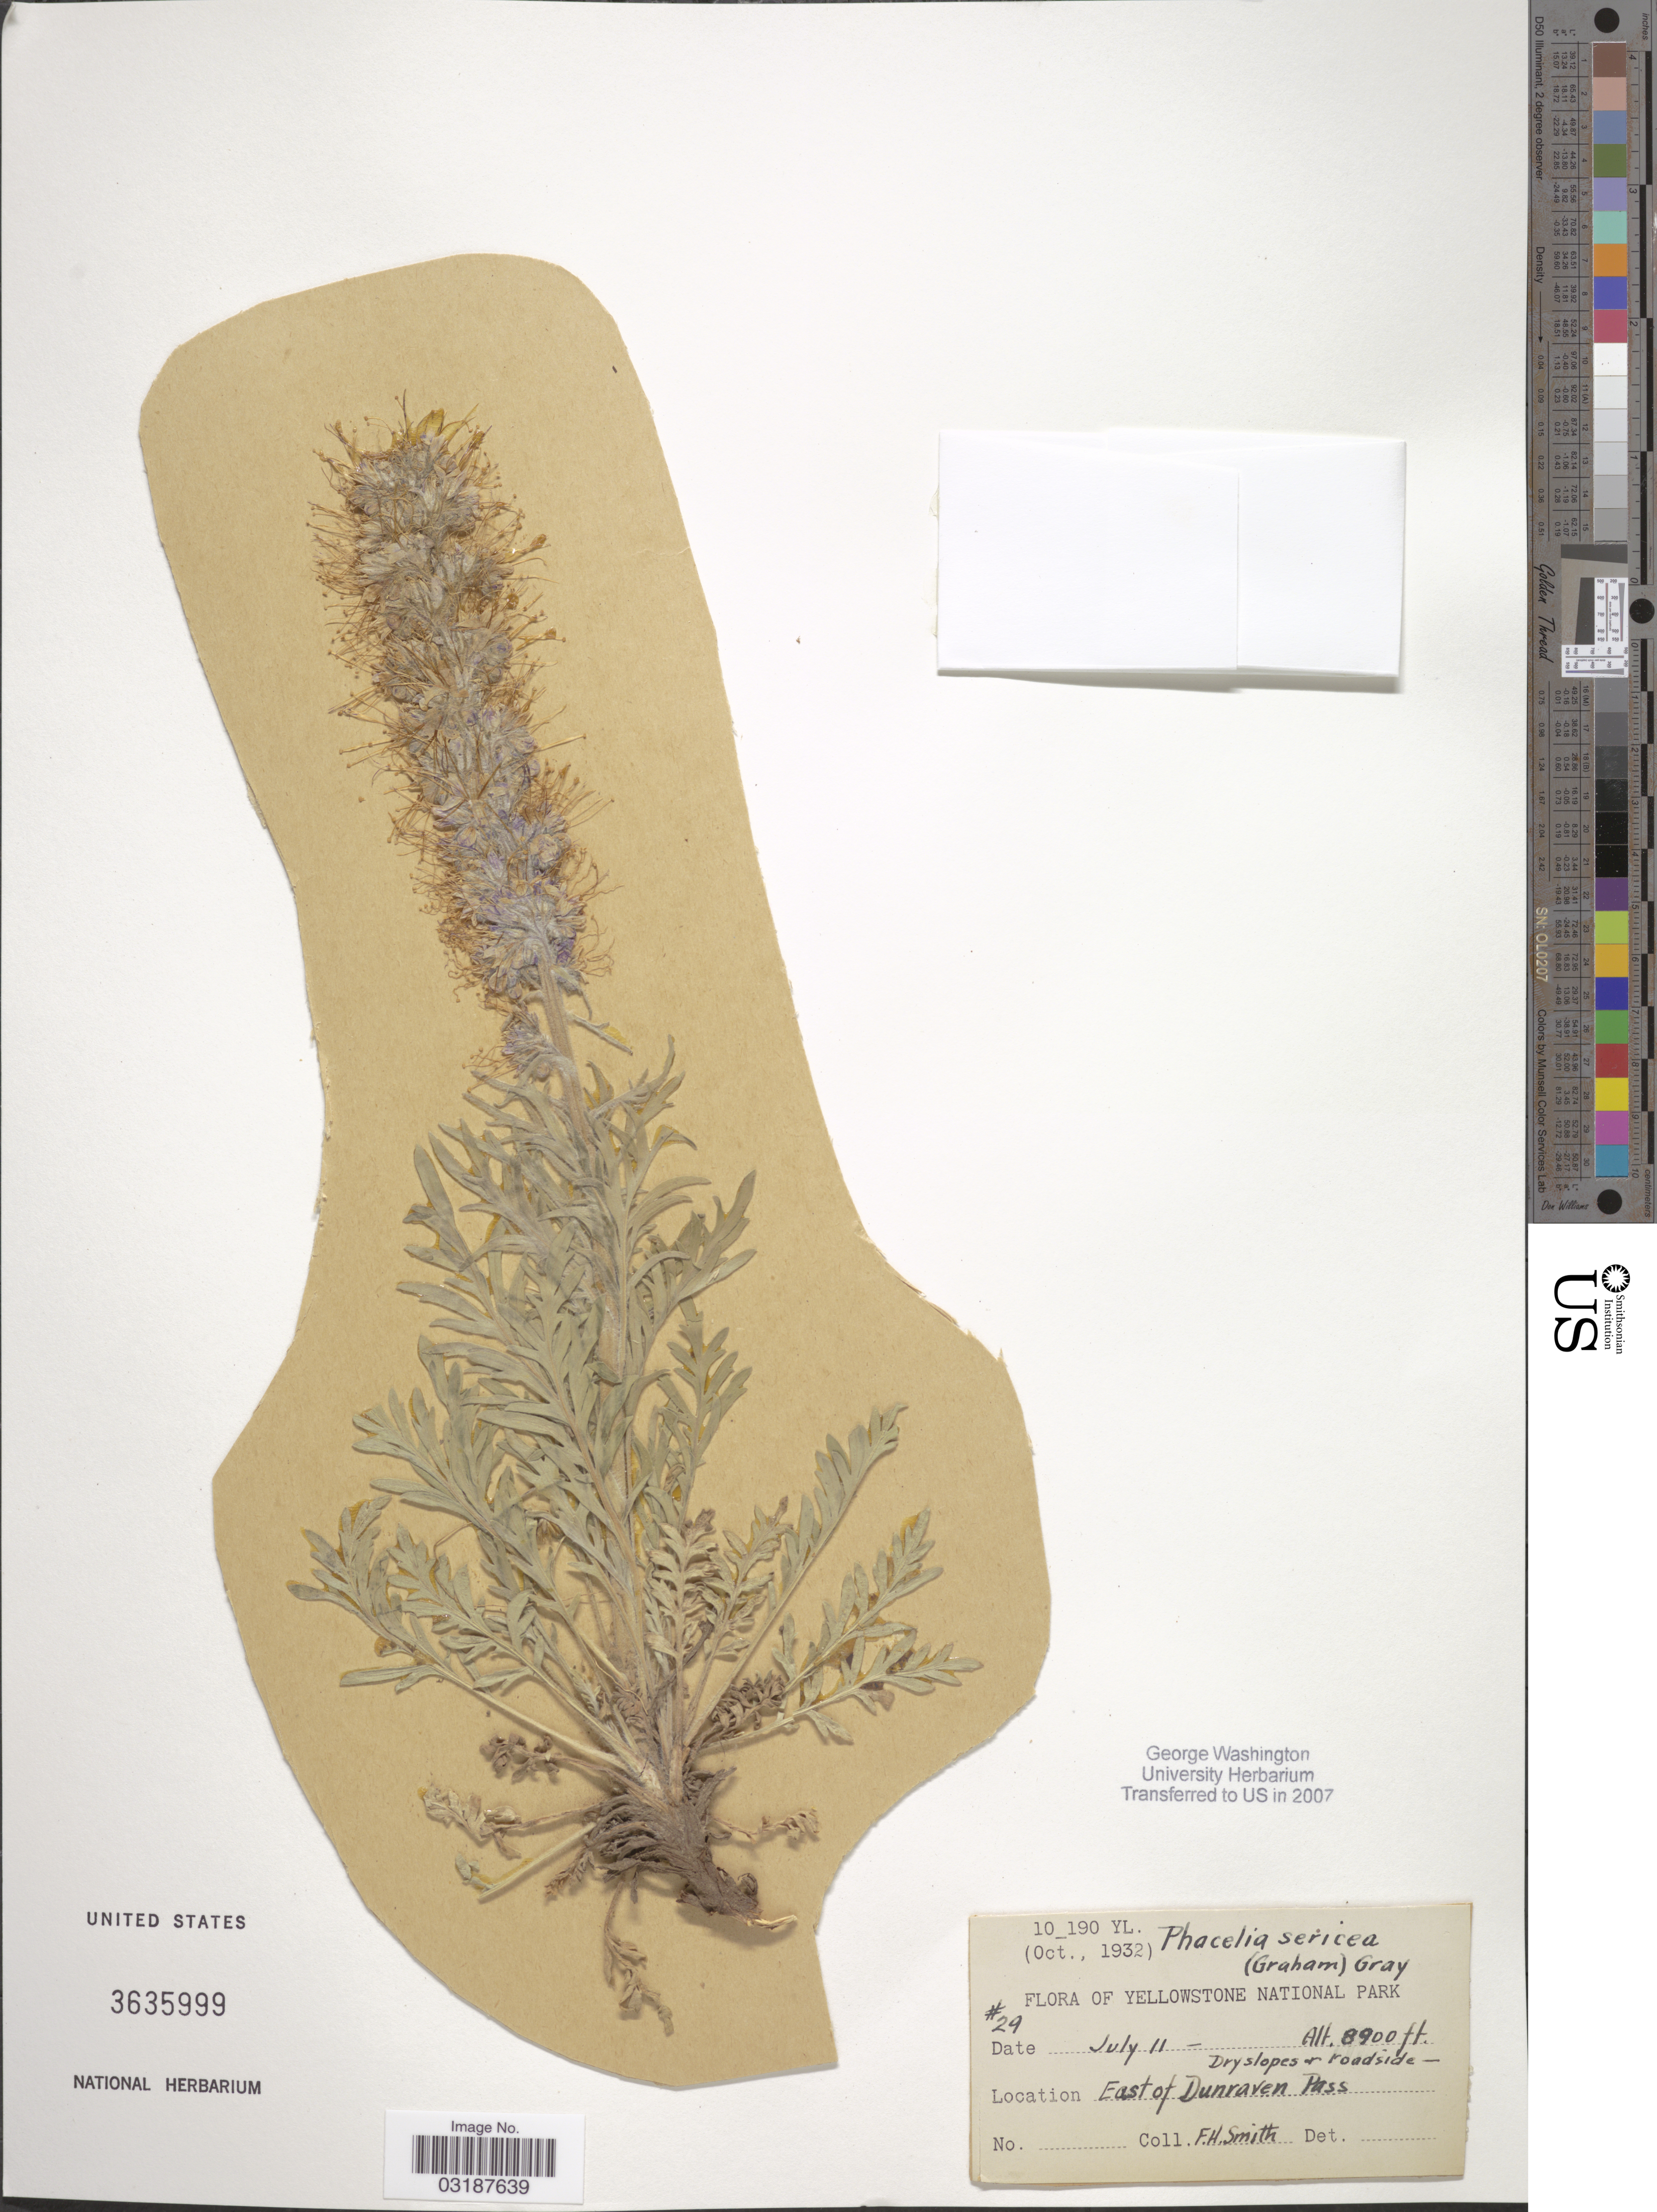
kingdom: Plantae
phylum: Tracheophyta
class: Magnoliopsida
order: Boraginales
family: Hydrophyllaceae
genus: Phacelia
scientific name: Phacelia sericea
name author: (Graham) A. Gray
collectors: F. Smith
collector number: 29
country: United States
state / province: Wyoming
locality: Yellowstone National Park. East of Dunraven Pass.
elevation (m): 2713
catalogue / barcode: US 3635999